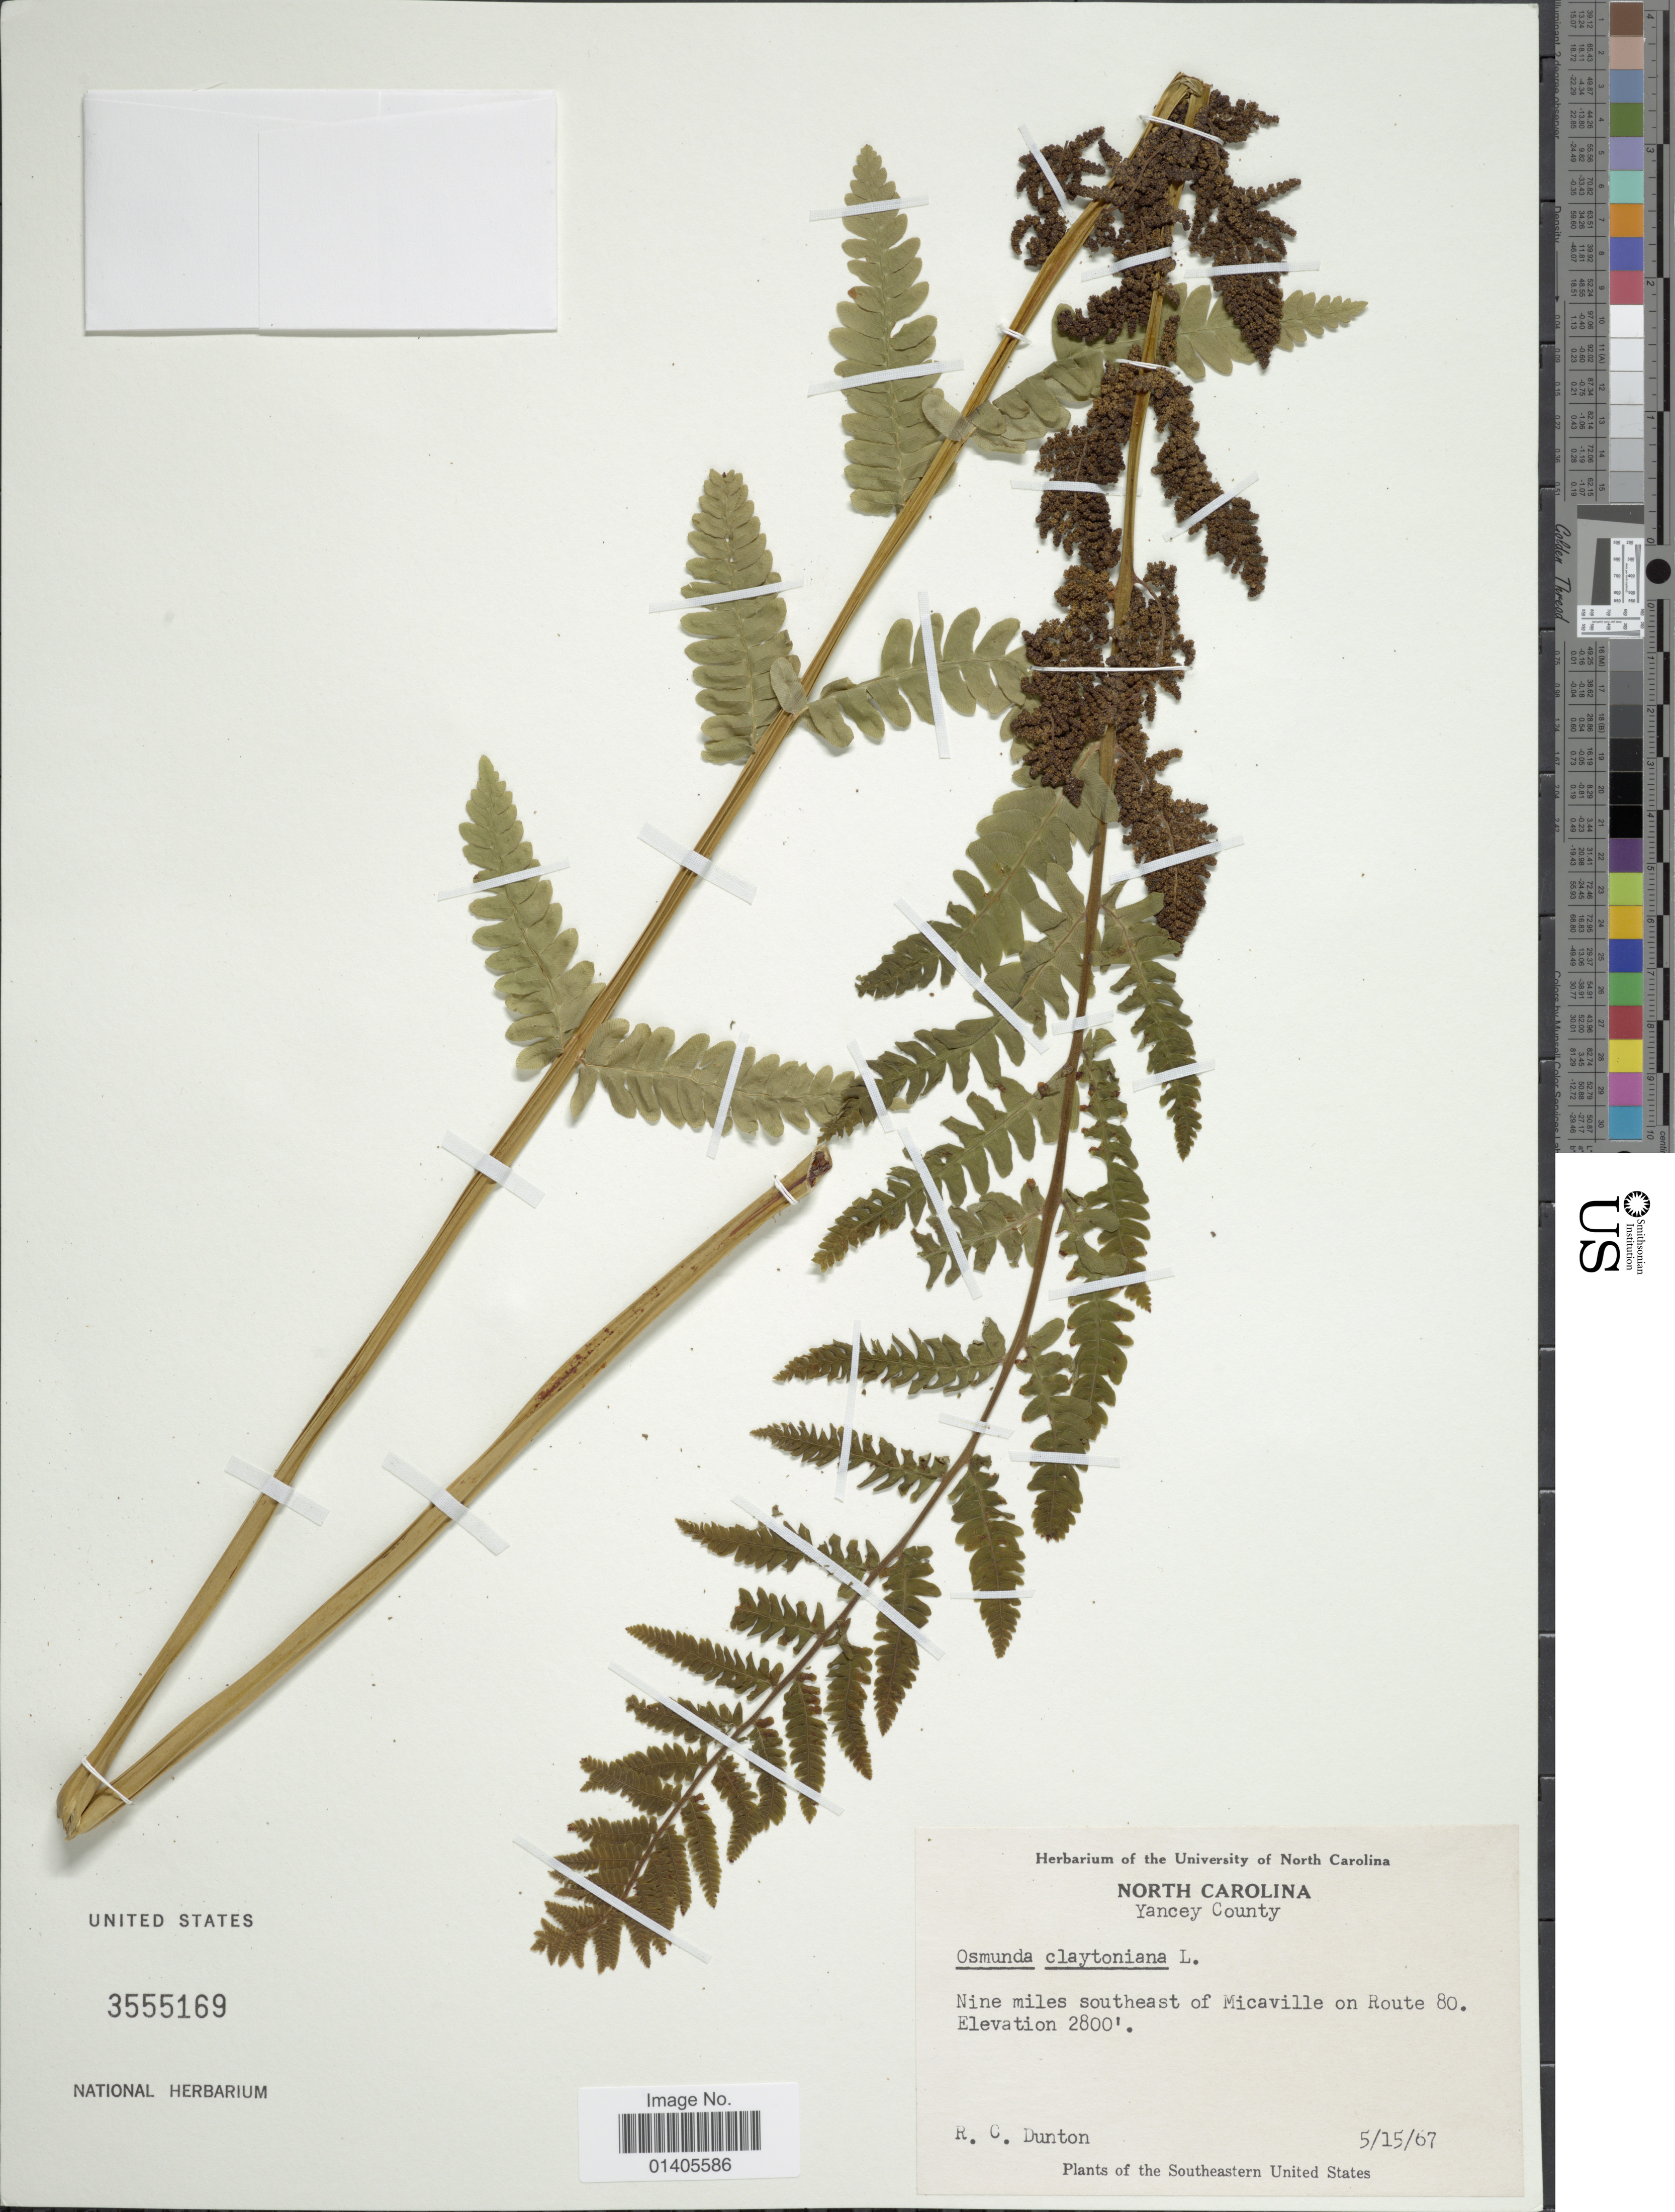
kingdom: Plantae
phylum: Tracheophyta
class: Polypodiopsida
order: Osmundales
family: Osmundaceae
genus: Osmunda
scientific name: Osmunda claytoniana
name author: (L.) Tagawa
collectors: R. Dunton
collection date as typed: Transcribed d/m/y: 15/5/67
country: United States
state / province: North Carolina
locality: Yancey County, Nine miles southeast of Micaville on Route 80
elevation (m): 853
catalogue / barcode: US 3555169